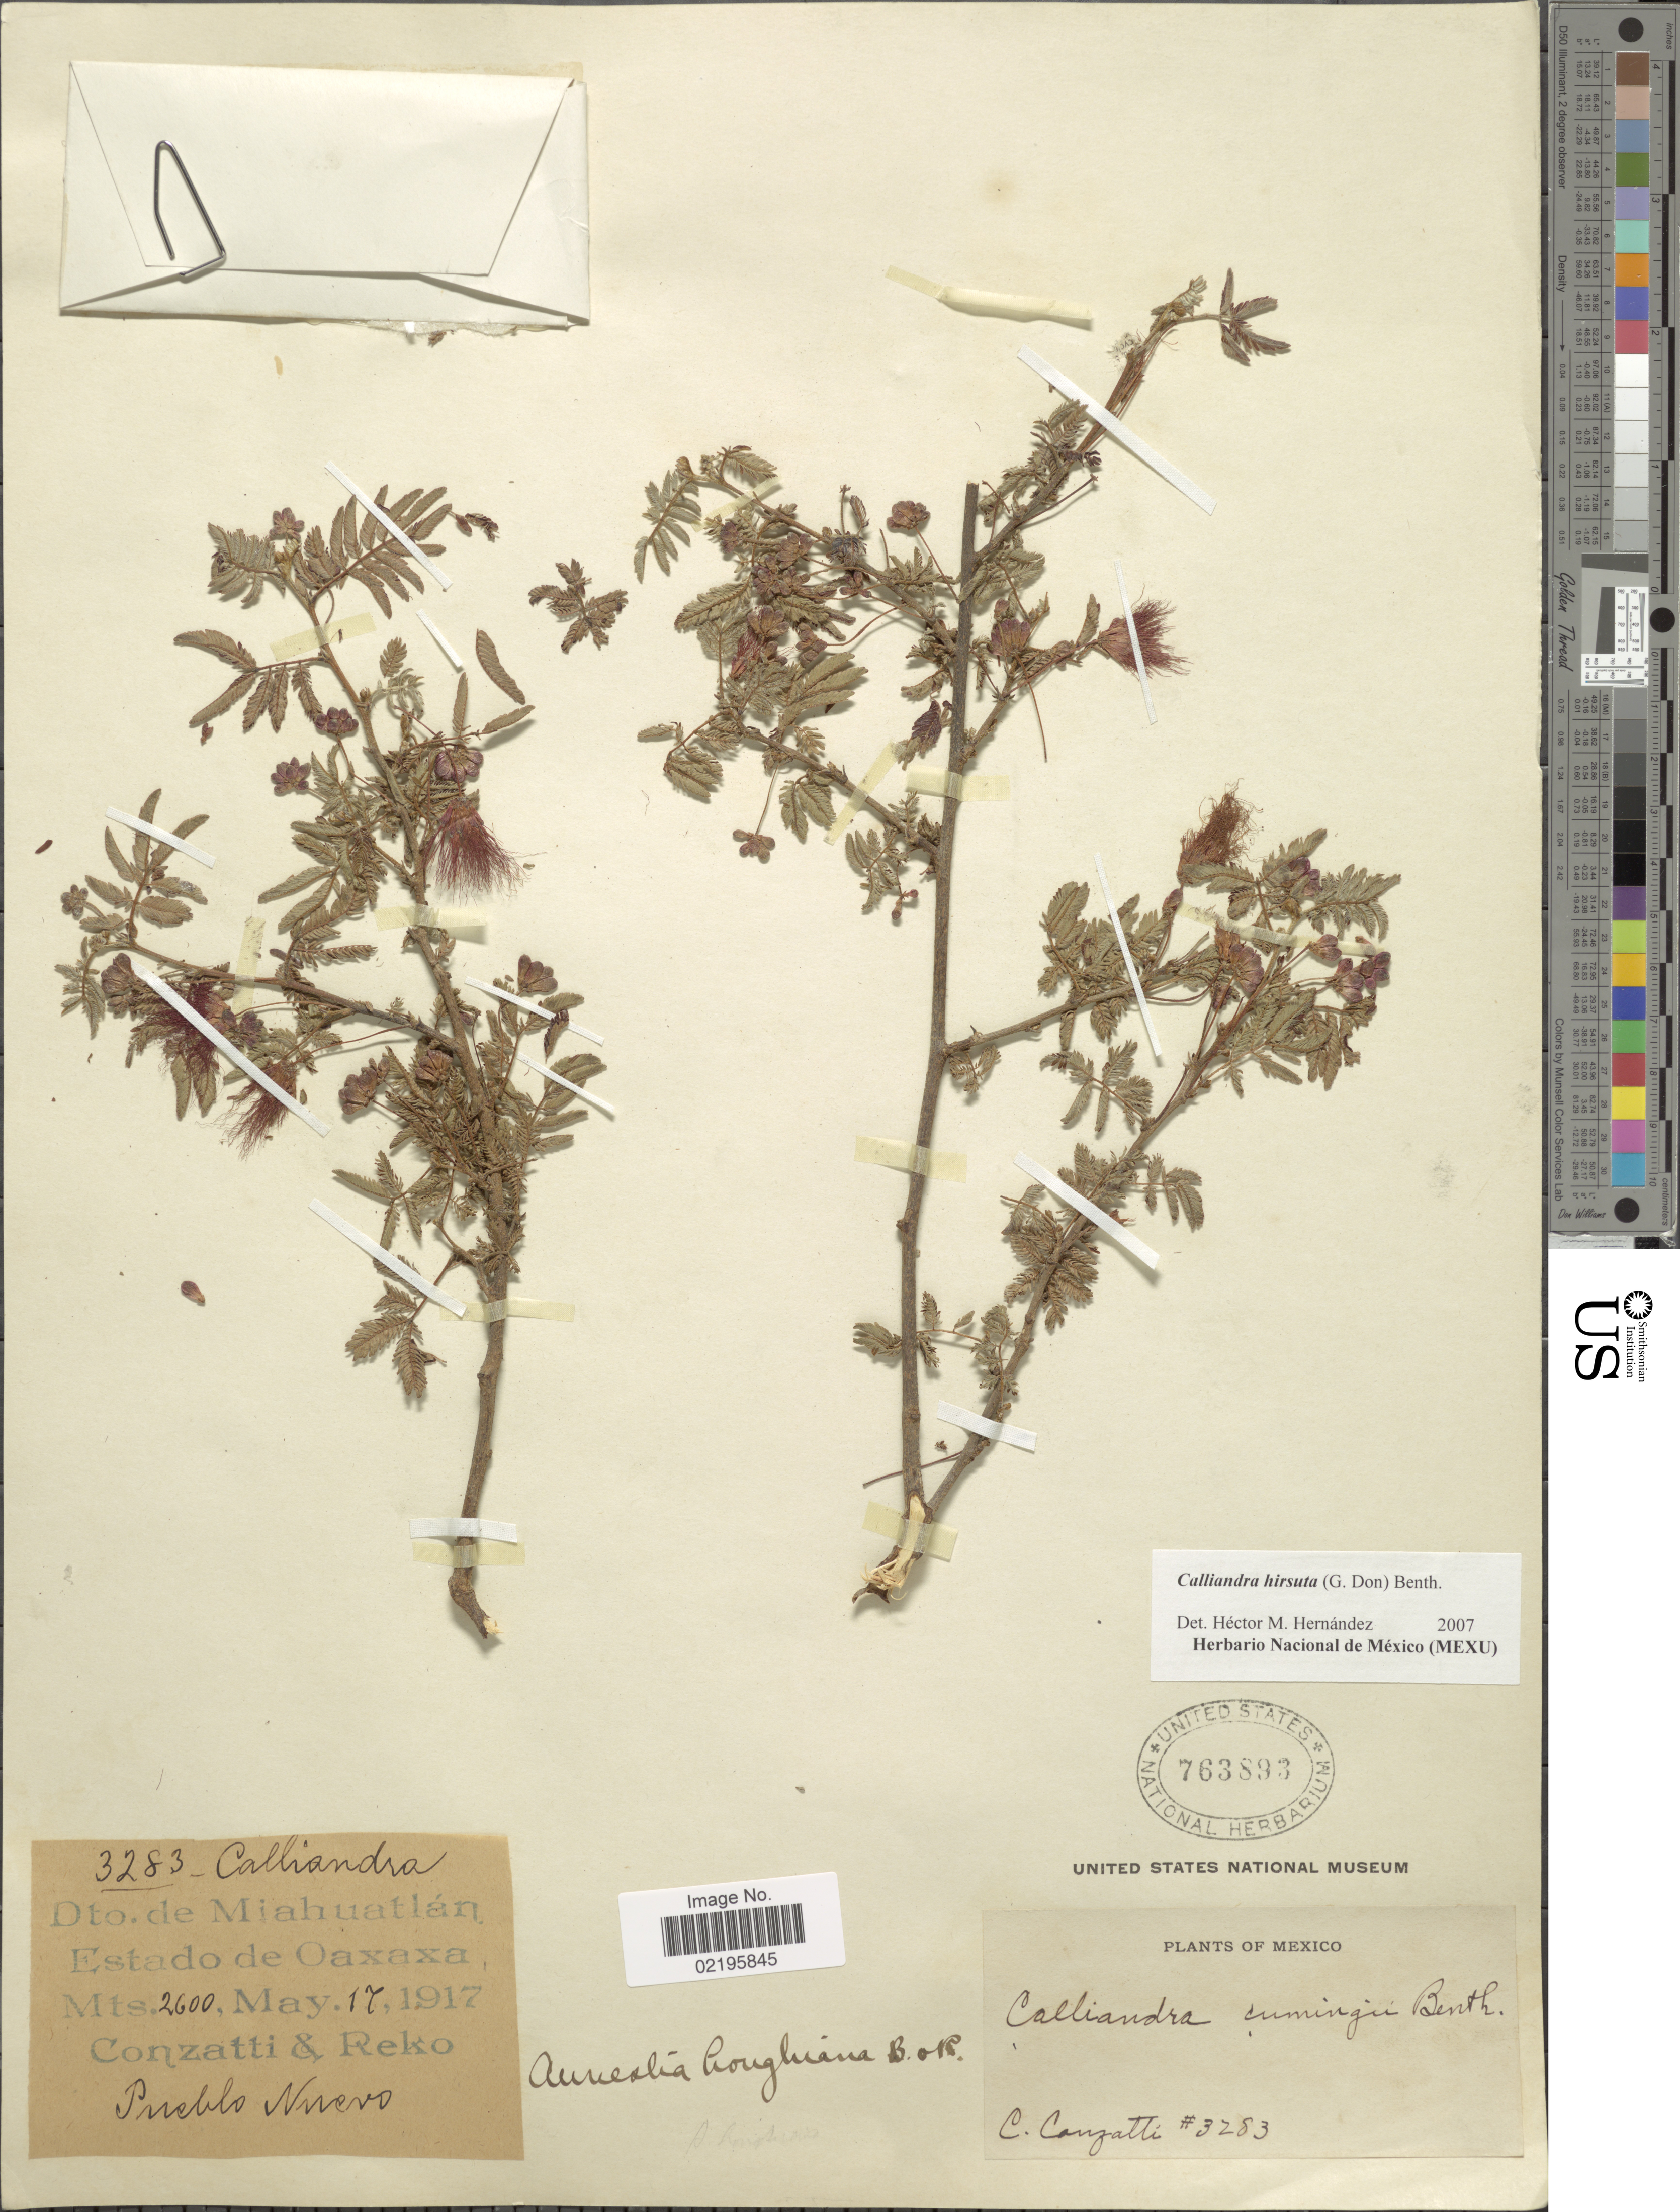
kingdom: Plantae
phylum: Tracheophyta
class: Magnoliopsida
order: Fabales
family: Fabaceae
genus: Calliandra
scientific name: Calliandra hirsuta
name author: Benth.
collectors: C. Conzatti & -. Reko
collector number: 3283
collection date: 1917-05-17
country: Mexico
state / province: Oaxaca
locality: Dto, de Miahuatlan, Pueblo Nuevo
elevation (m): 2600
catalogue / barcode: US 763893